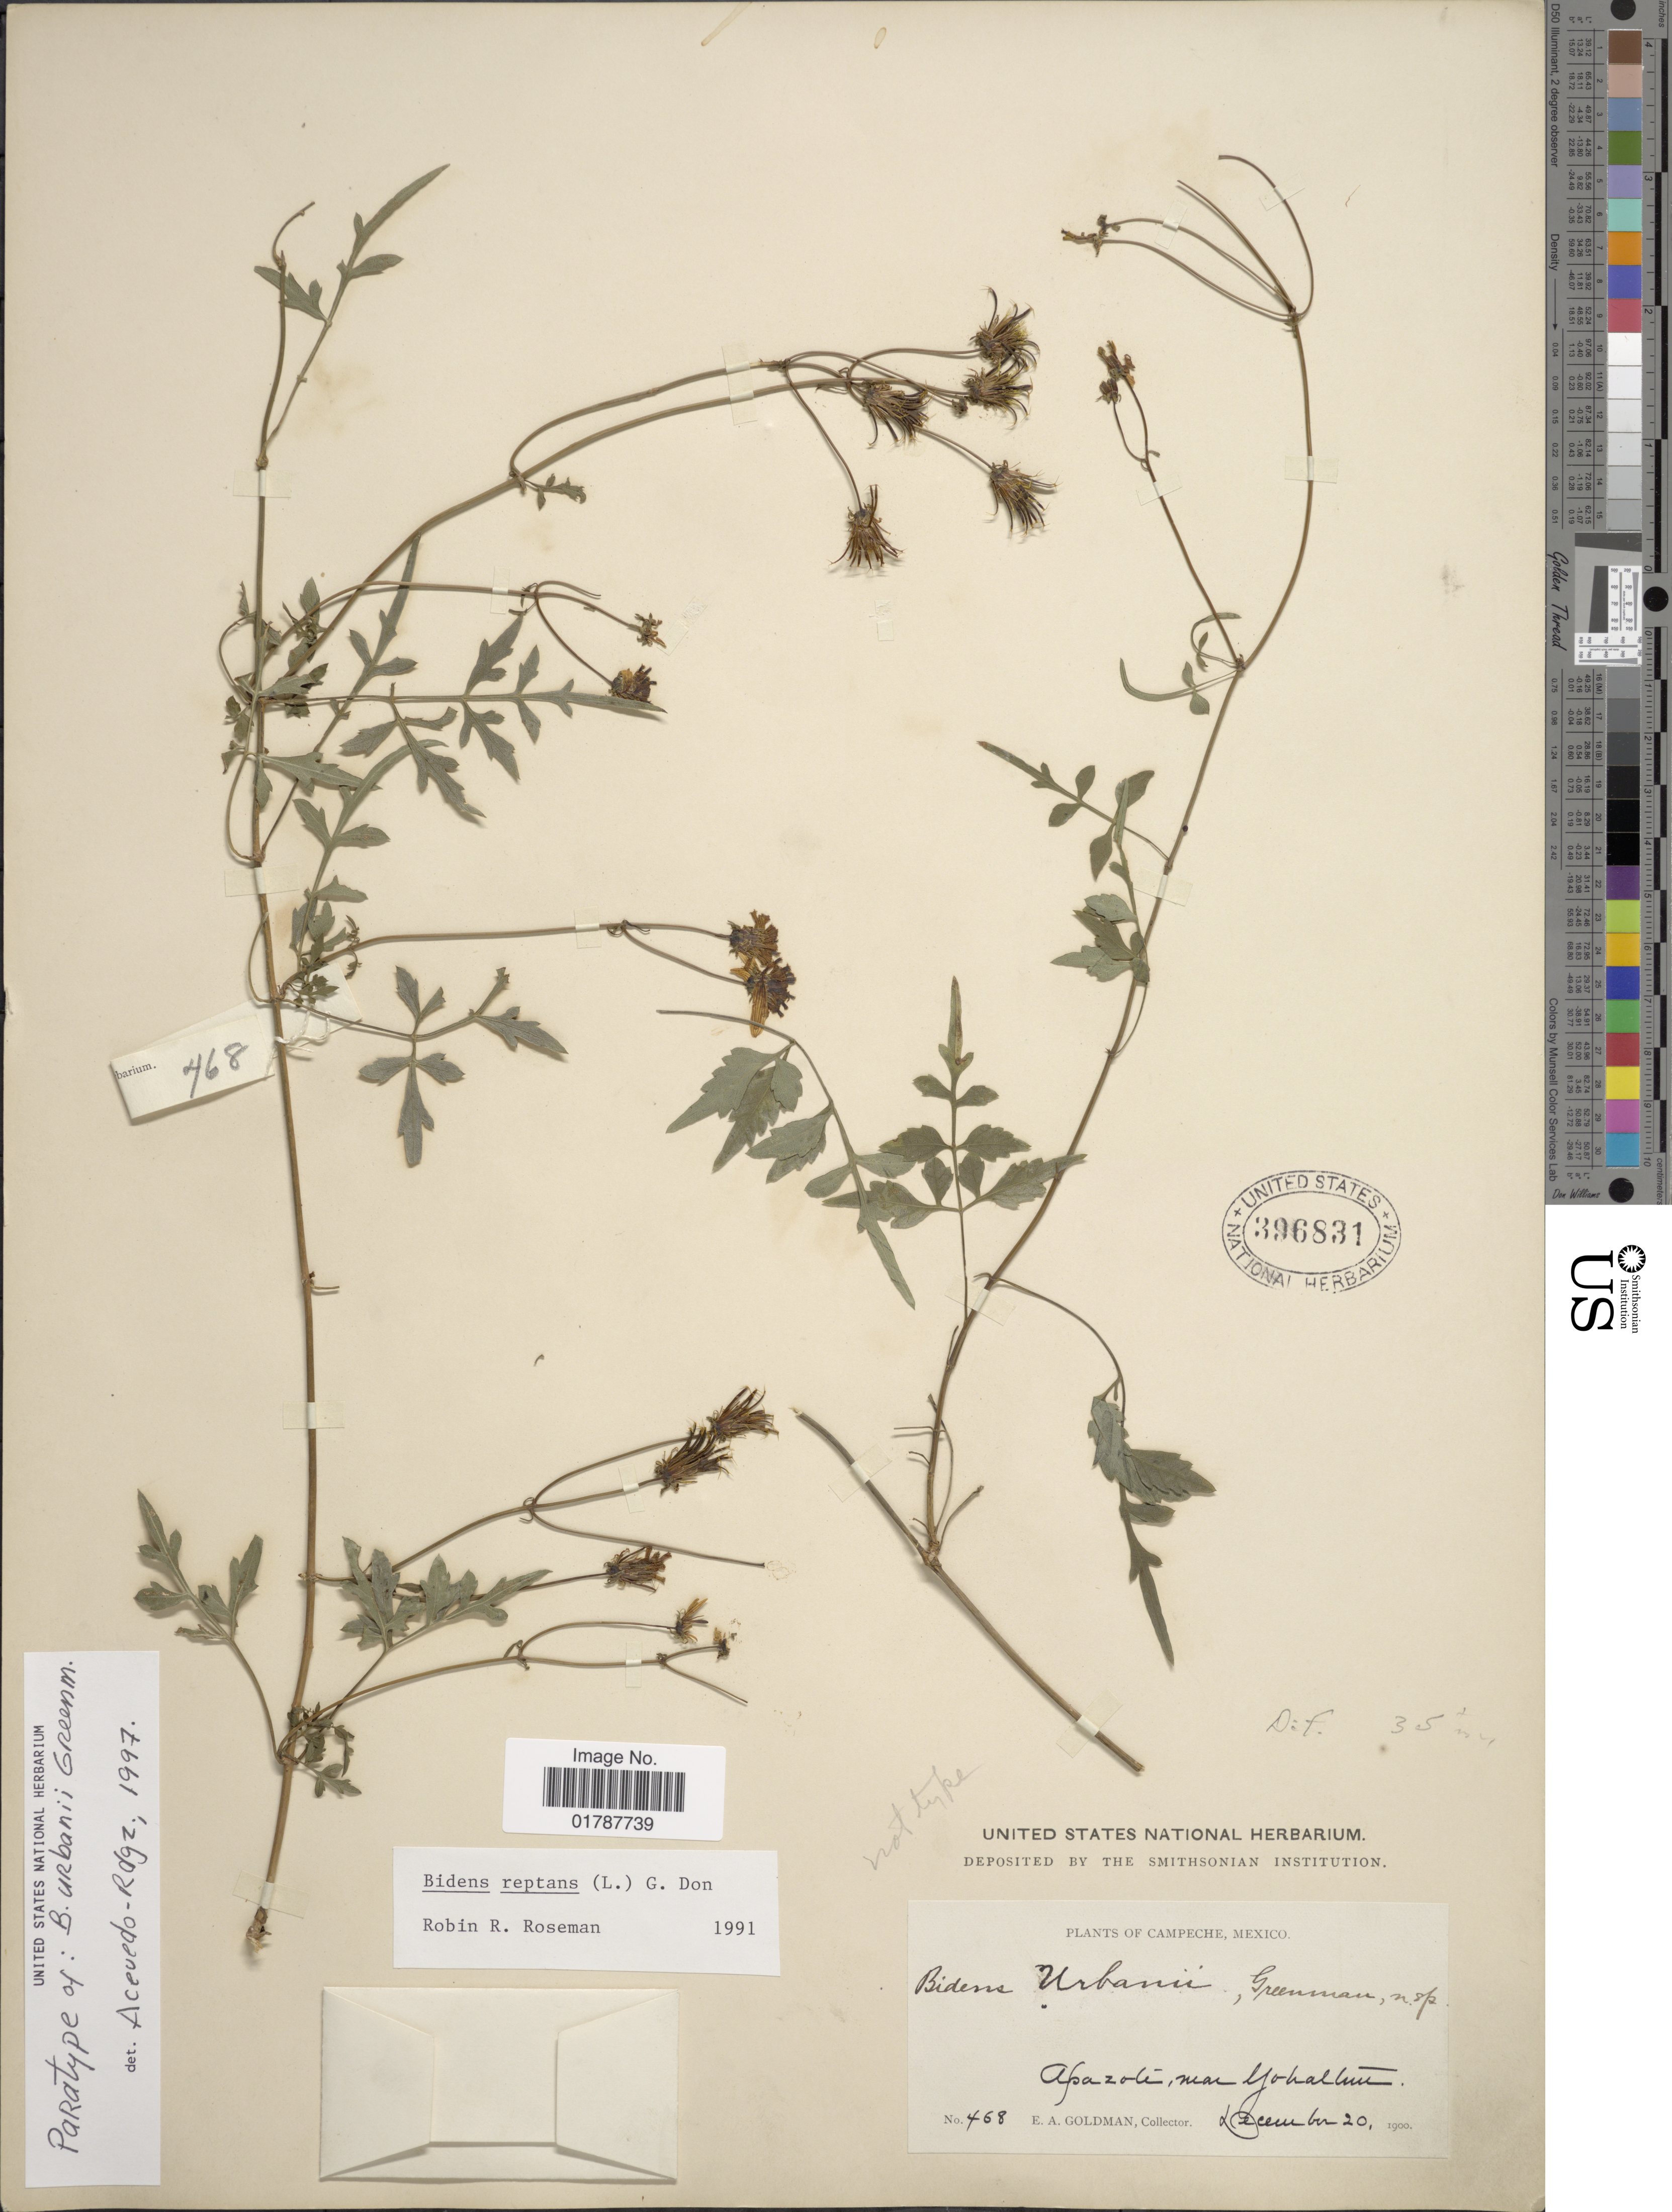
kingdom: Plantae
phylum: Tracheophyta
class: Magnoliopsida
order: Asterales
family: Asteraceae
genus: Bidens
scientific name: Bidens reptans var. urbanii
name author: (Greenm.) Sherff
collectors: E. A. Goldman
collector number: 468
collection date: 1900-12-20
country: Mexico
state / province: Campeche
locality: Aparote, near Yohaltun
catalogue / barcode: US 396831